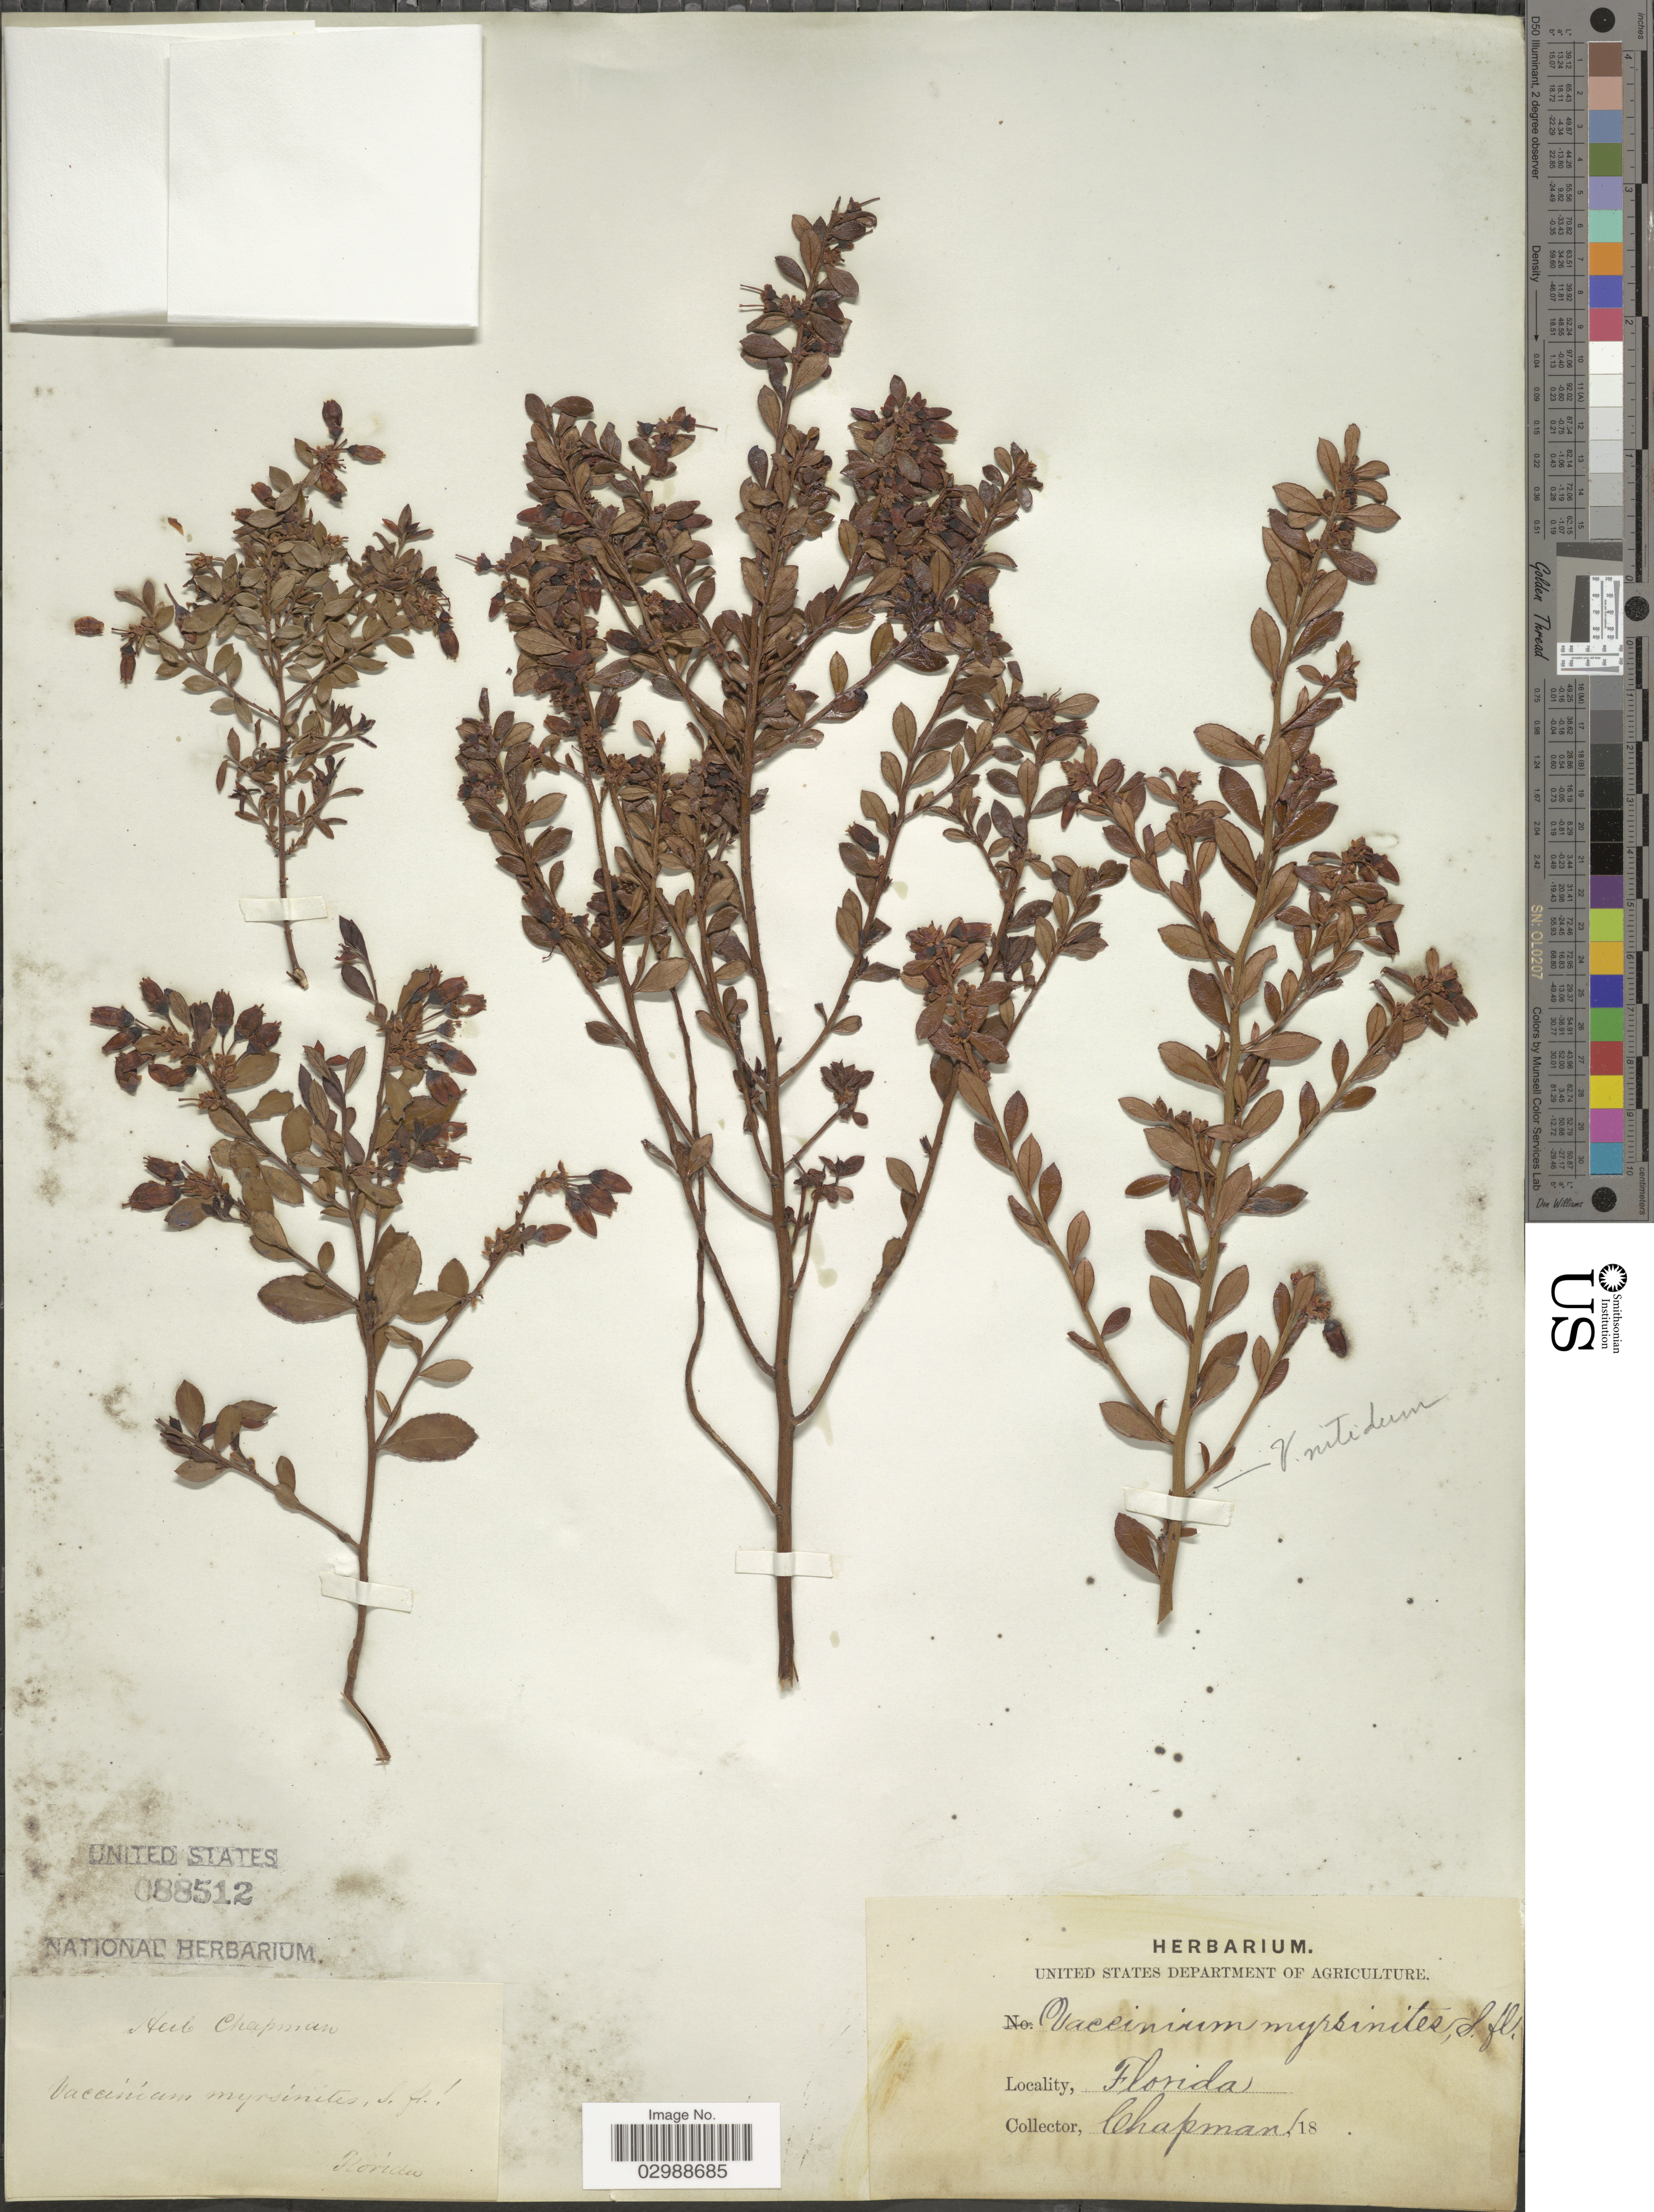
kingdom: Plantae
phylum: Tracheophyta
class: Magnoliopsida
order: Ericales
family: Ericaceae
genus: Vaccinium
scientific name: Vaccinium myrsinites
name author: Lam.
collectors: A. Chapman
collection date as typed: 18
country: United States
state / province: Florida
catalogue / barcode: US 88512